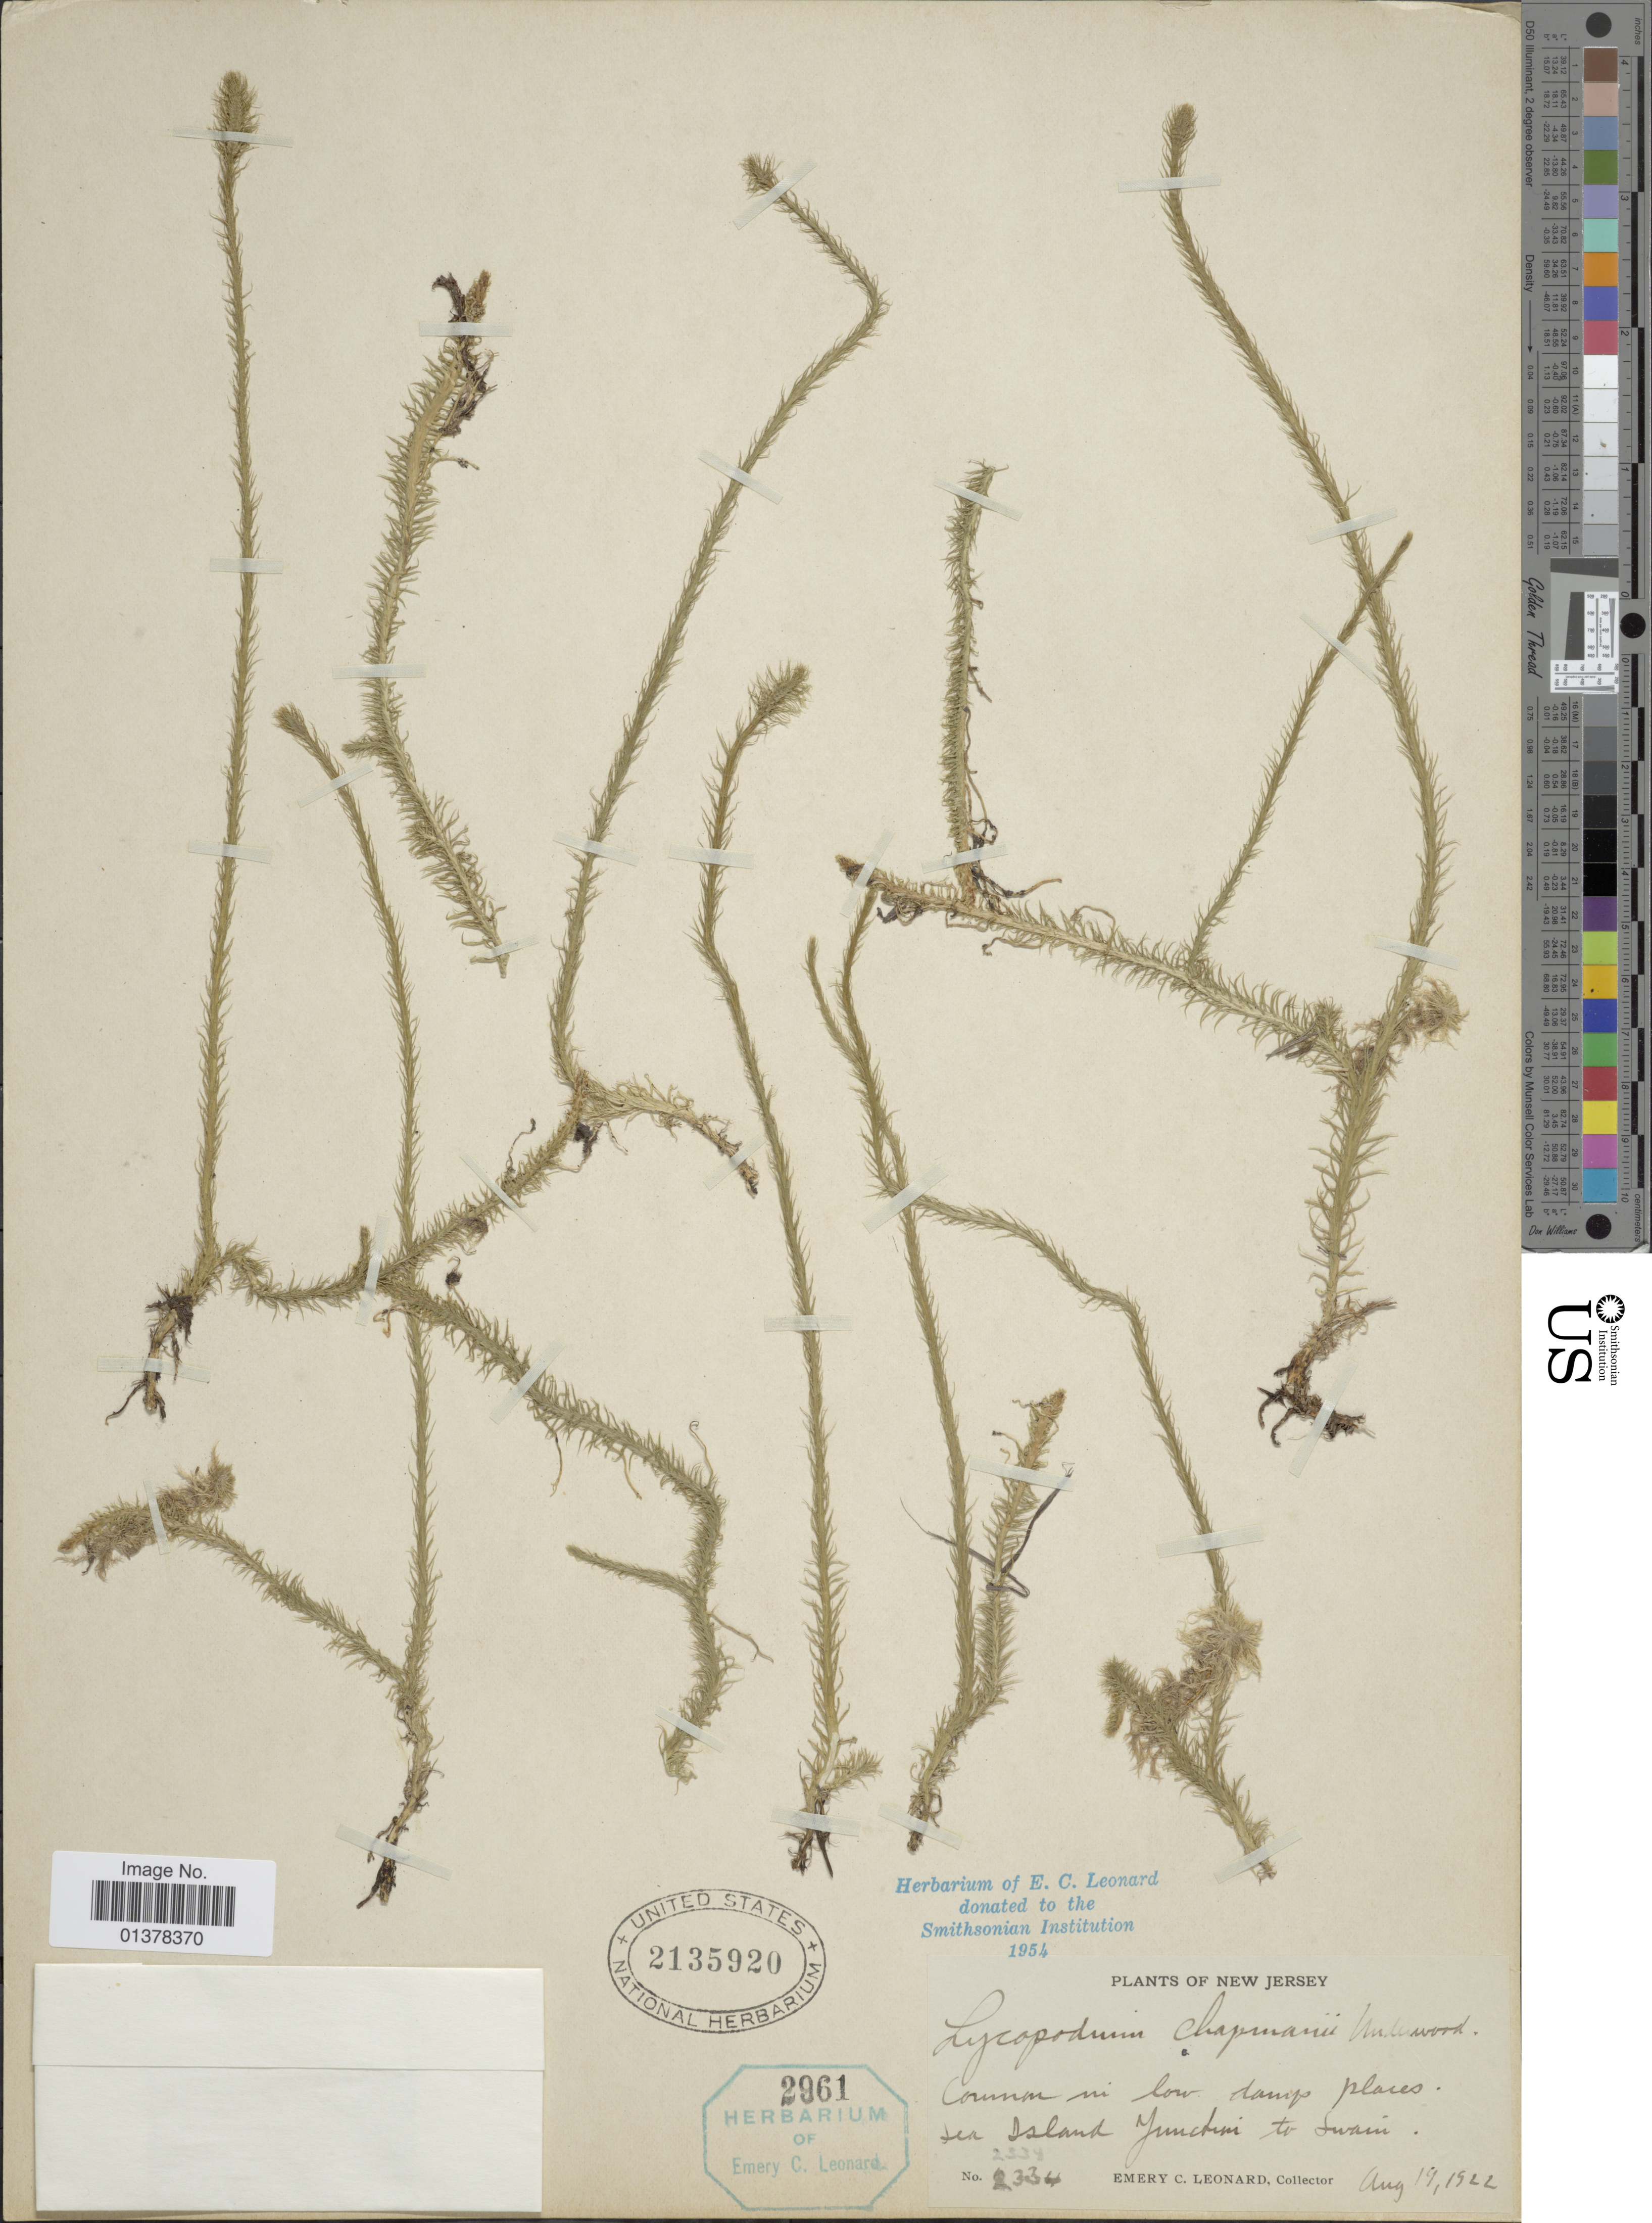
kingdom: Plantae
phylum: Tracheophyta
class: Lycopodiopsida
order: Lycopodiales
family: Lycopodiaceae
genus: Lycopodiella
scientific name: Lycopodiella inundata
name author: (L.) Holub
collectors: E. C. Leonard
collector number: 2334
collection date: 1922-08-19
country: United States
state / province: New Jersey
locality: Sea Island Junction to Swain.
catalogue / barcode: US 2135920